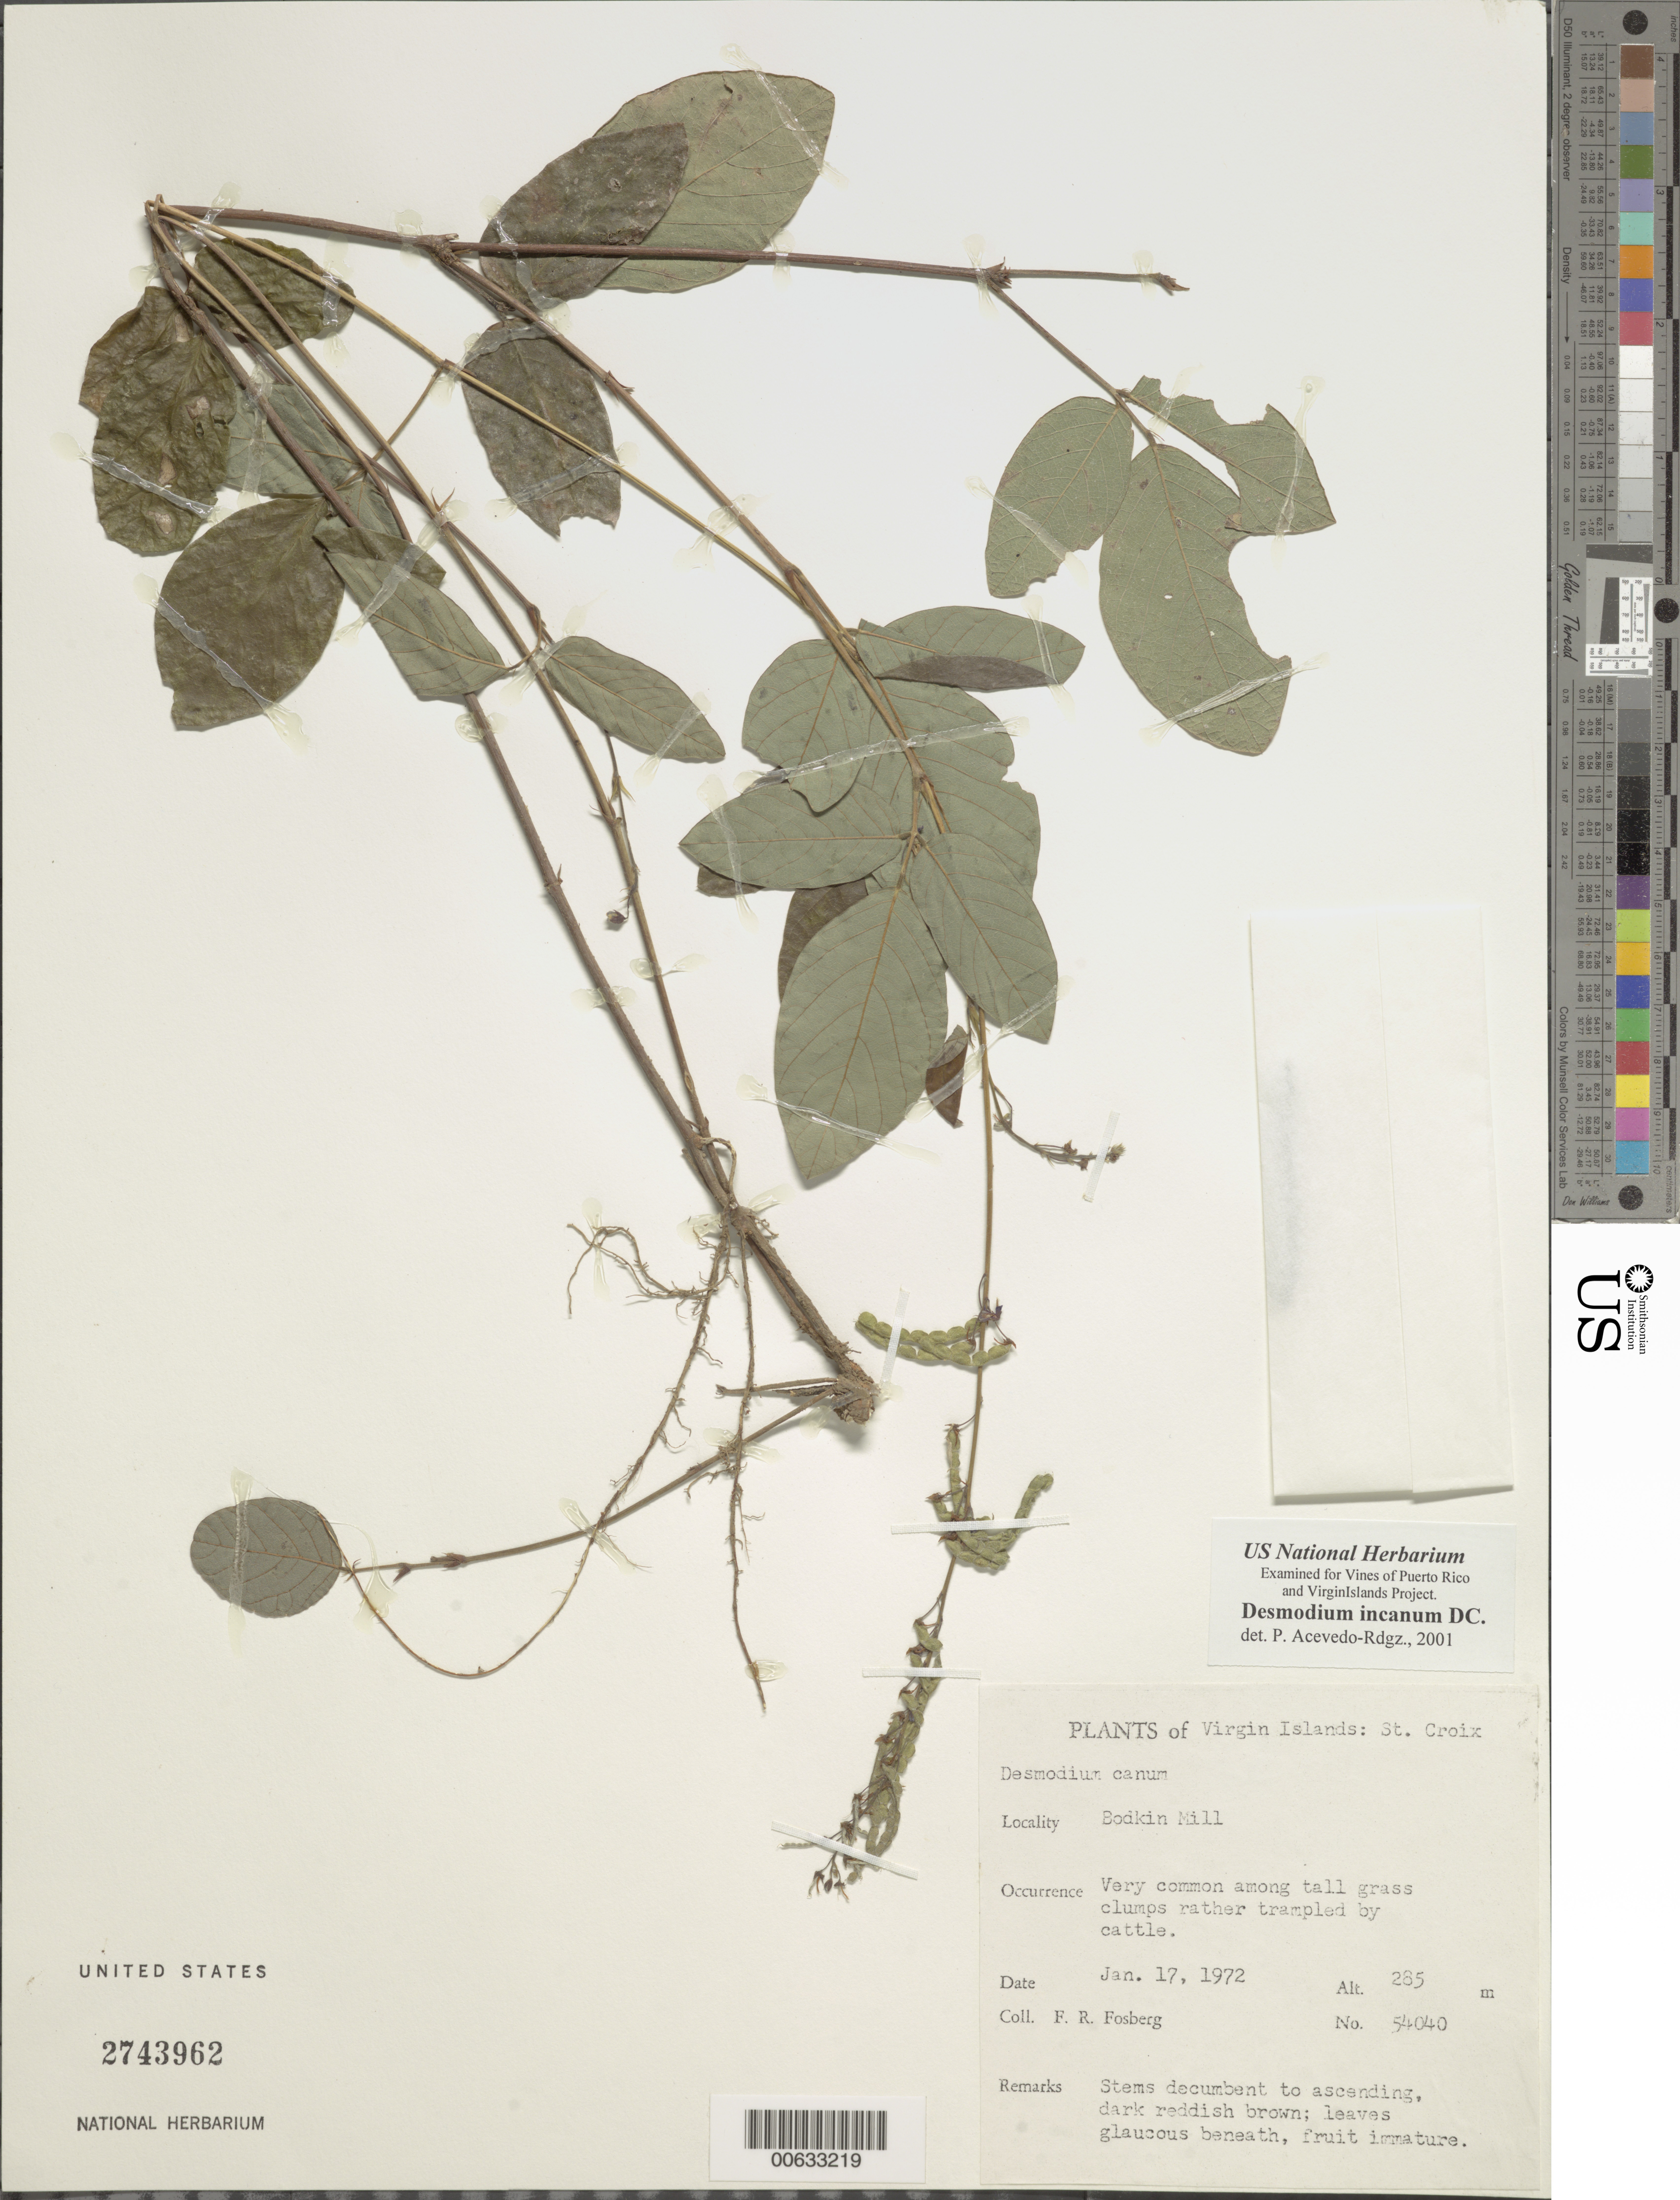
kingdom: Plantae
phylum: Tracheophyta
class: Magnoliopsida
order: Fabales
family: Fabaceae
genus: Desmodium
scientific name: Desmodium incanum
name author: (Sw.) DC.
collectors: F. R. Fosberg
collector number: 54040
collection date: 1972-01-17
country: U.S. Virgin Islands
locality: Virgin Islands: St. Croix, Bodkin Mill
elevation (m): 285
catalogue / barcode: US 2743962